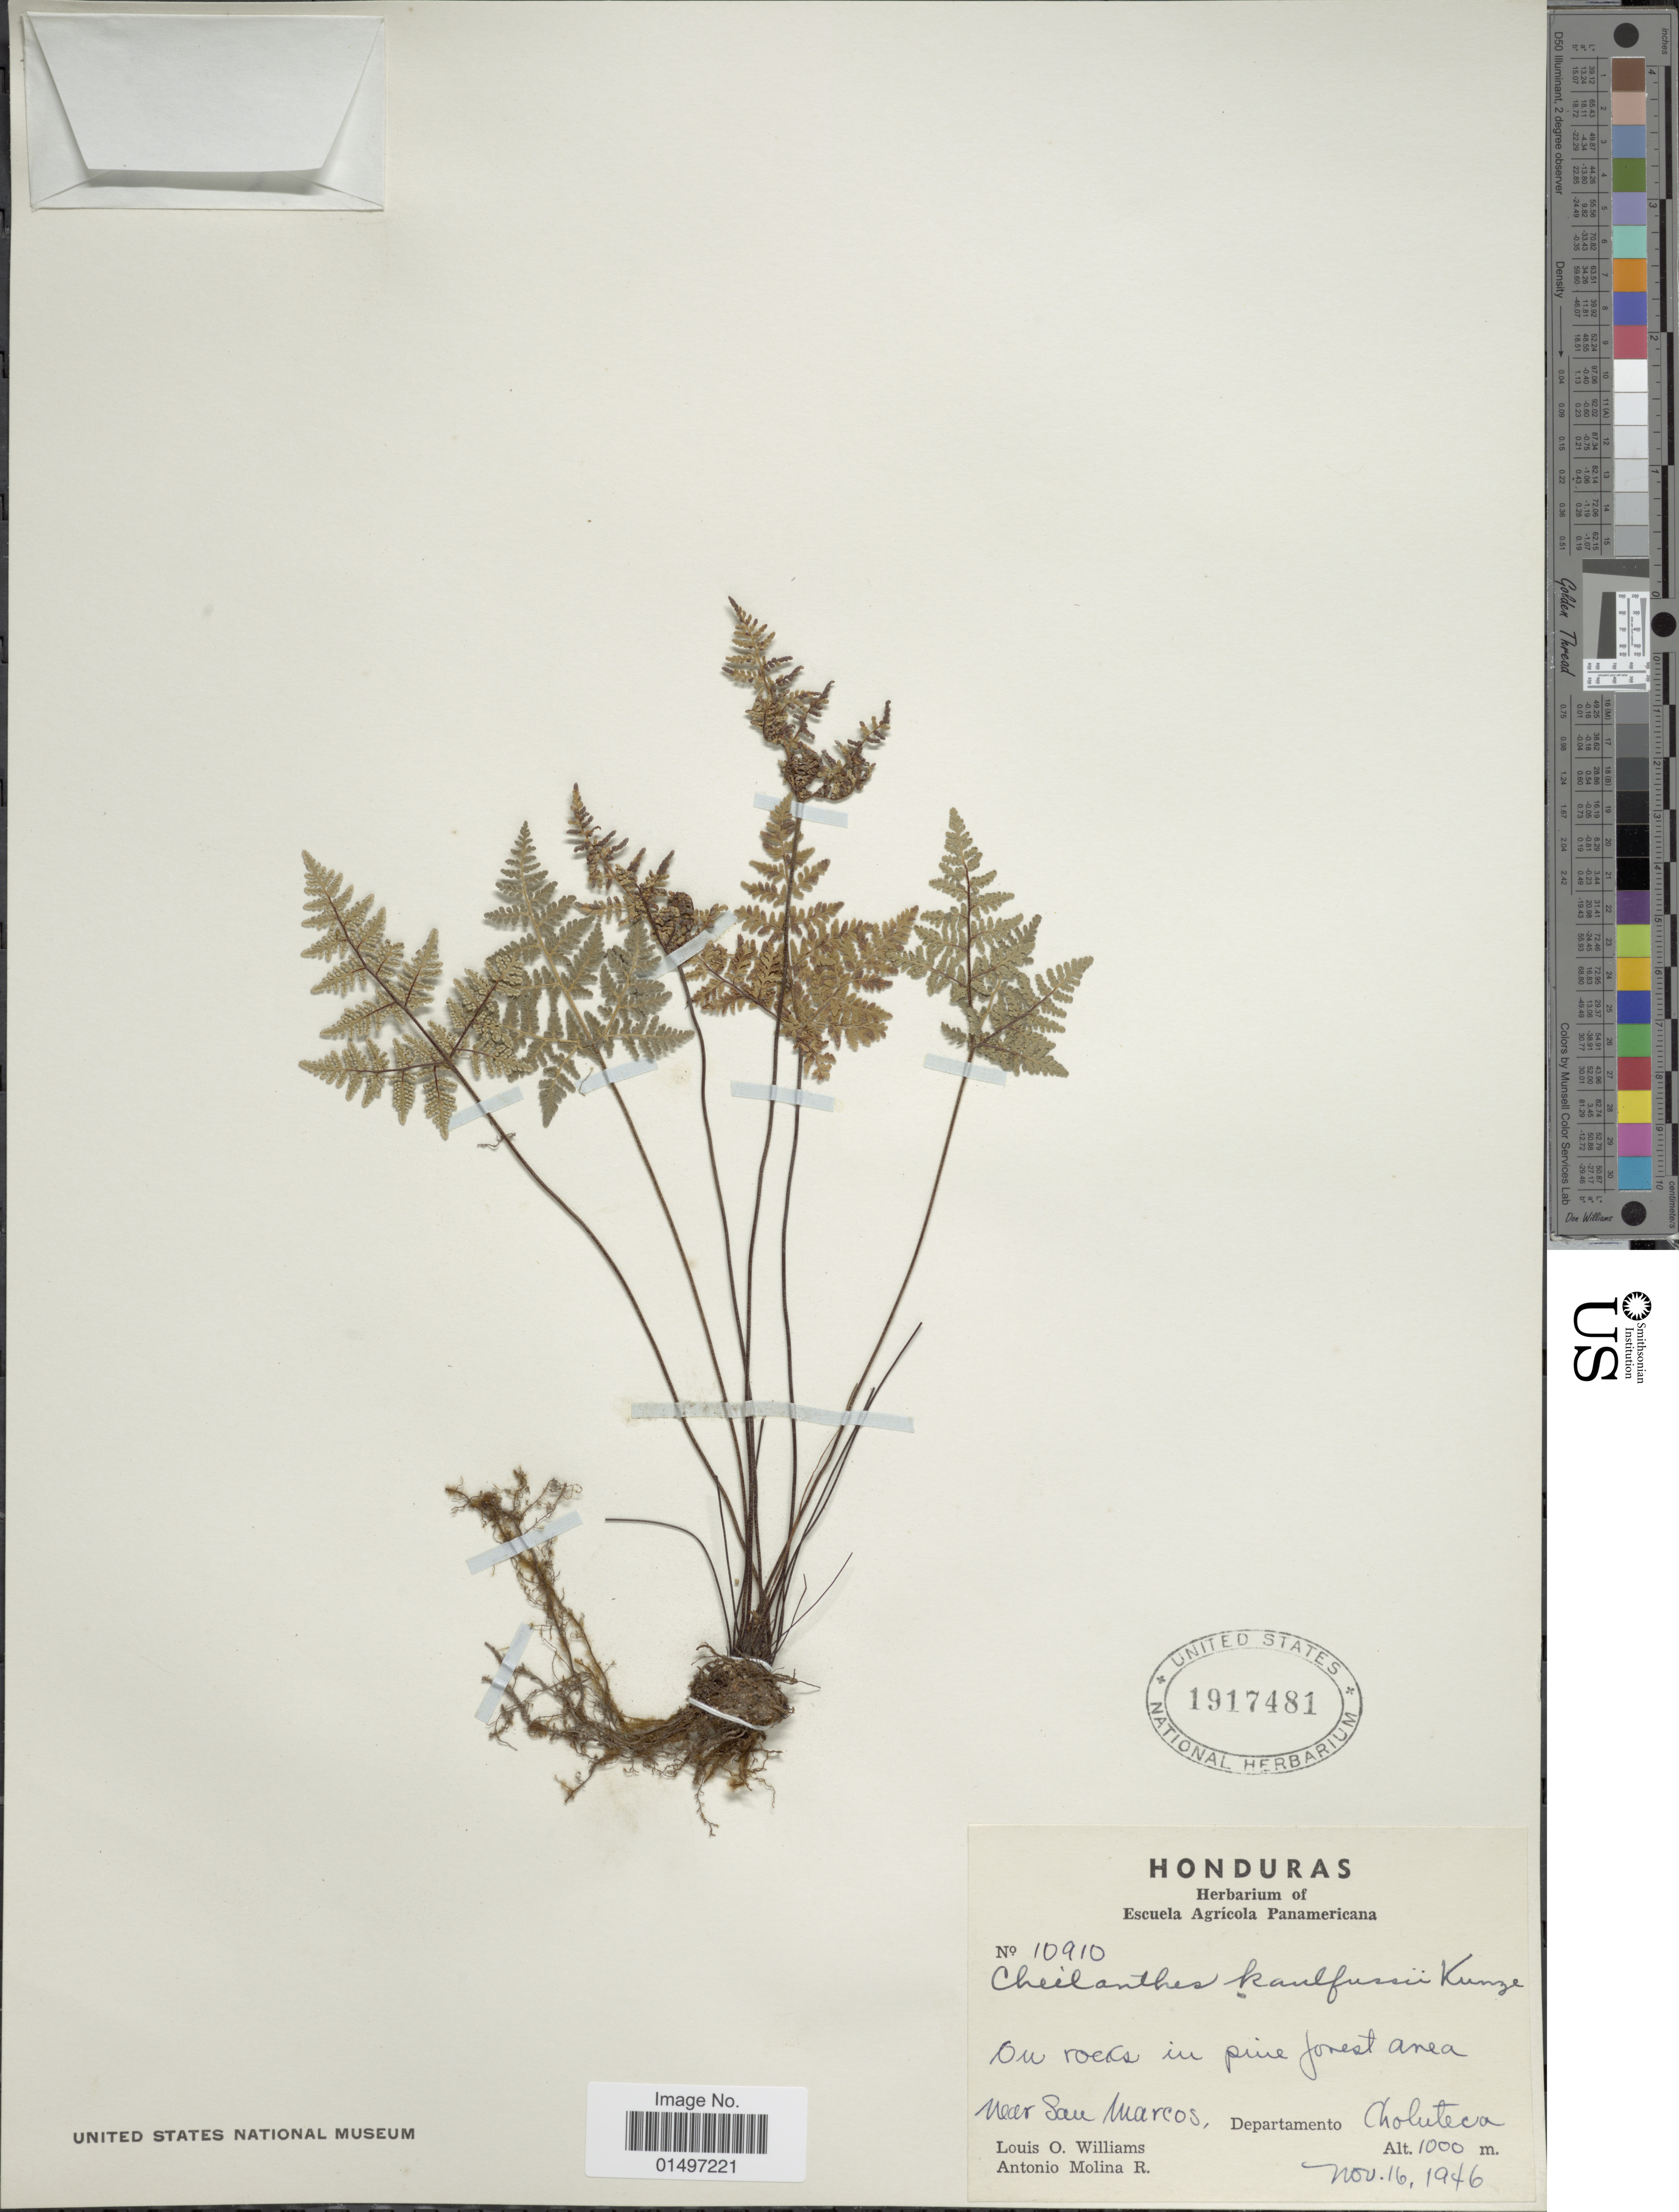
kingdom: Plantae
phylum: Tracheophyta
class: Polypodiopsida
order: Polypodiales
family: Pteridaceae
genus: Gaga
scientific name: Gaga kaulfussii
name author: (Kunze) Fay W. Li & Windham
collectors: L. O. Williams & A. Molina R.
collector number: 10910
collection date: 1946-10-16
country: Honduras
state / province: Choluteca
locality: Near San Marcos, Departamento Choluteca.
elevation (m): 1000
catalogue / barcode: US 1917481